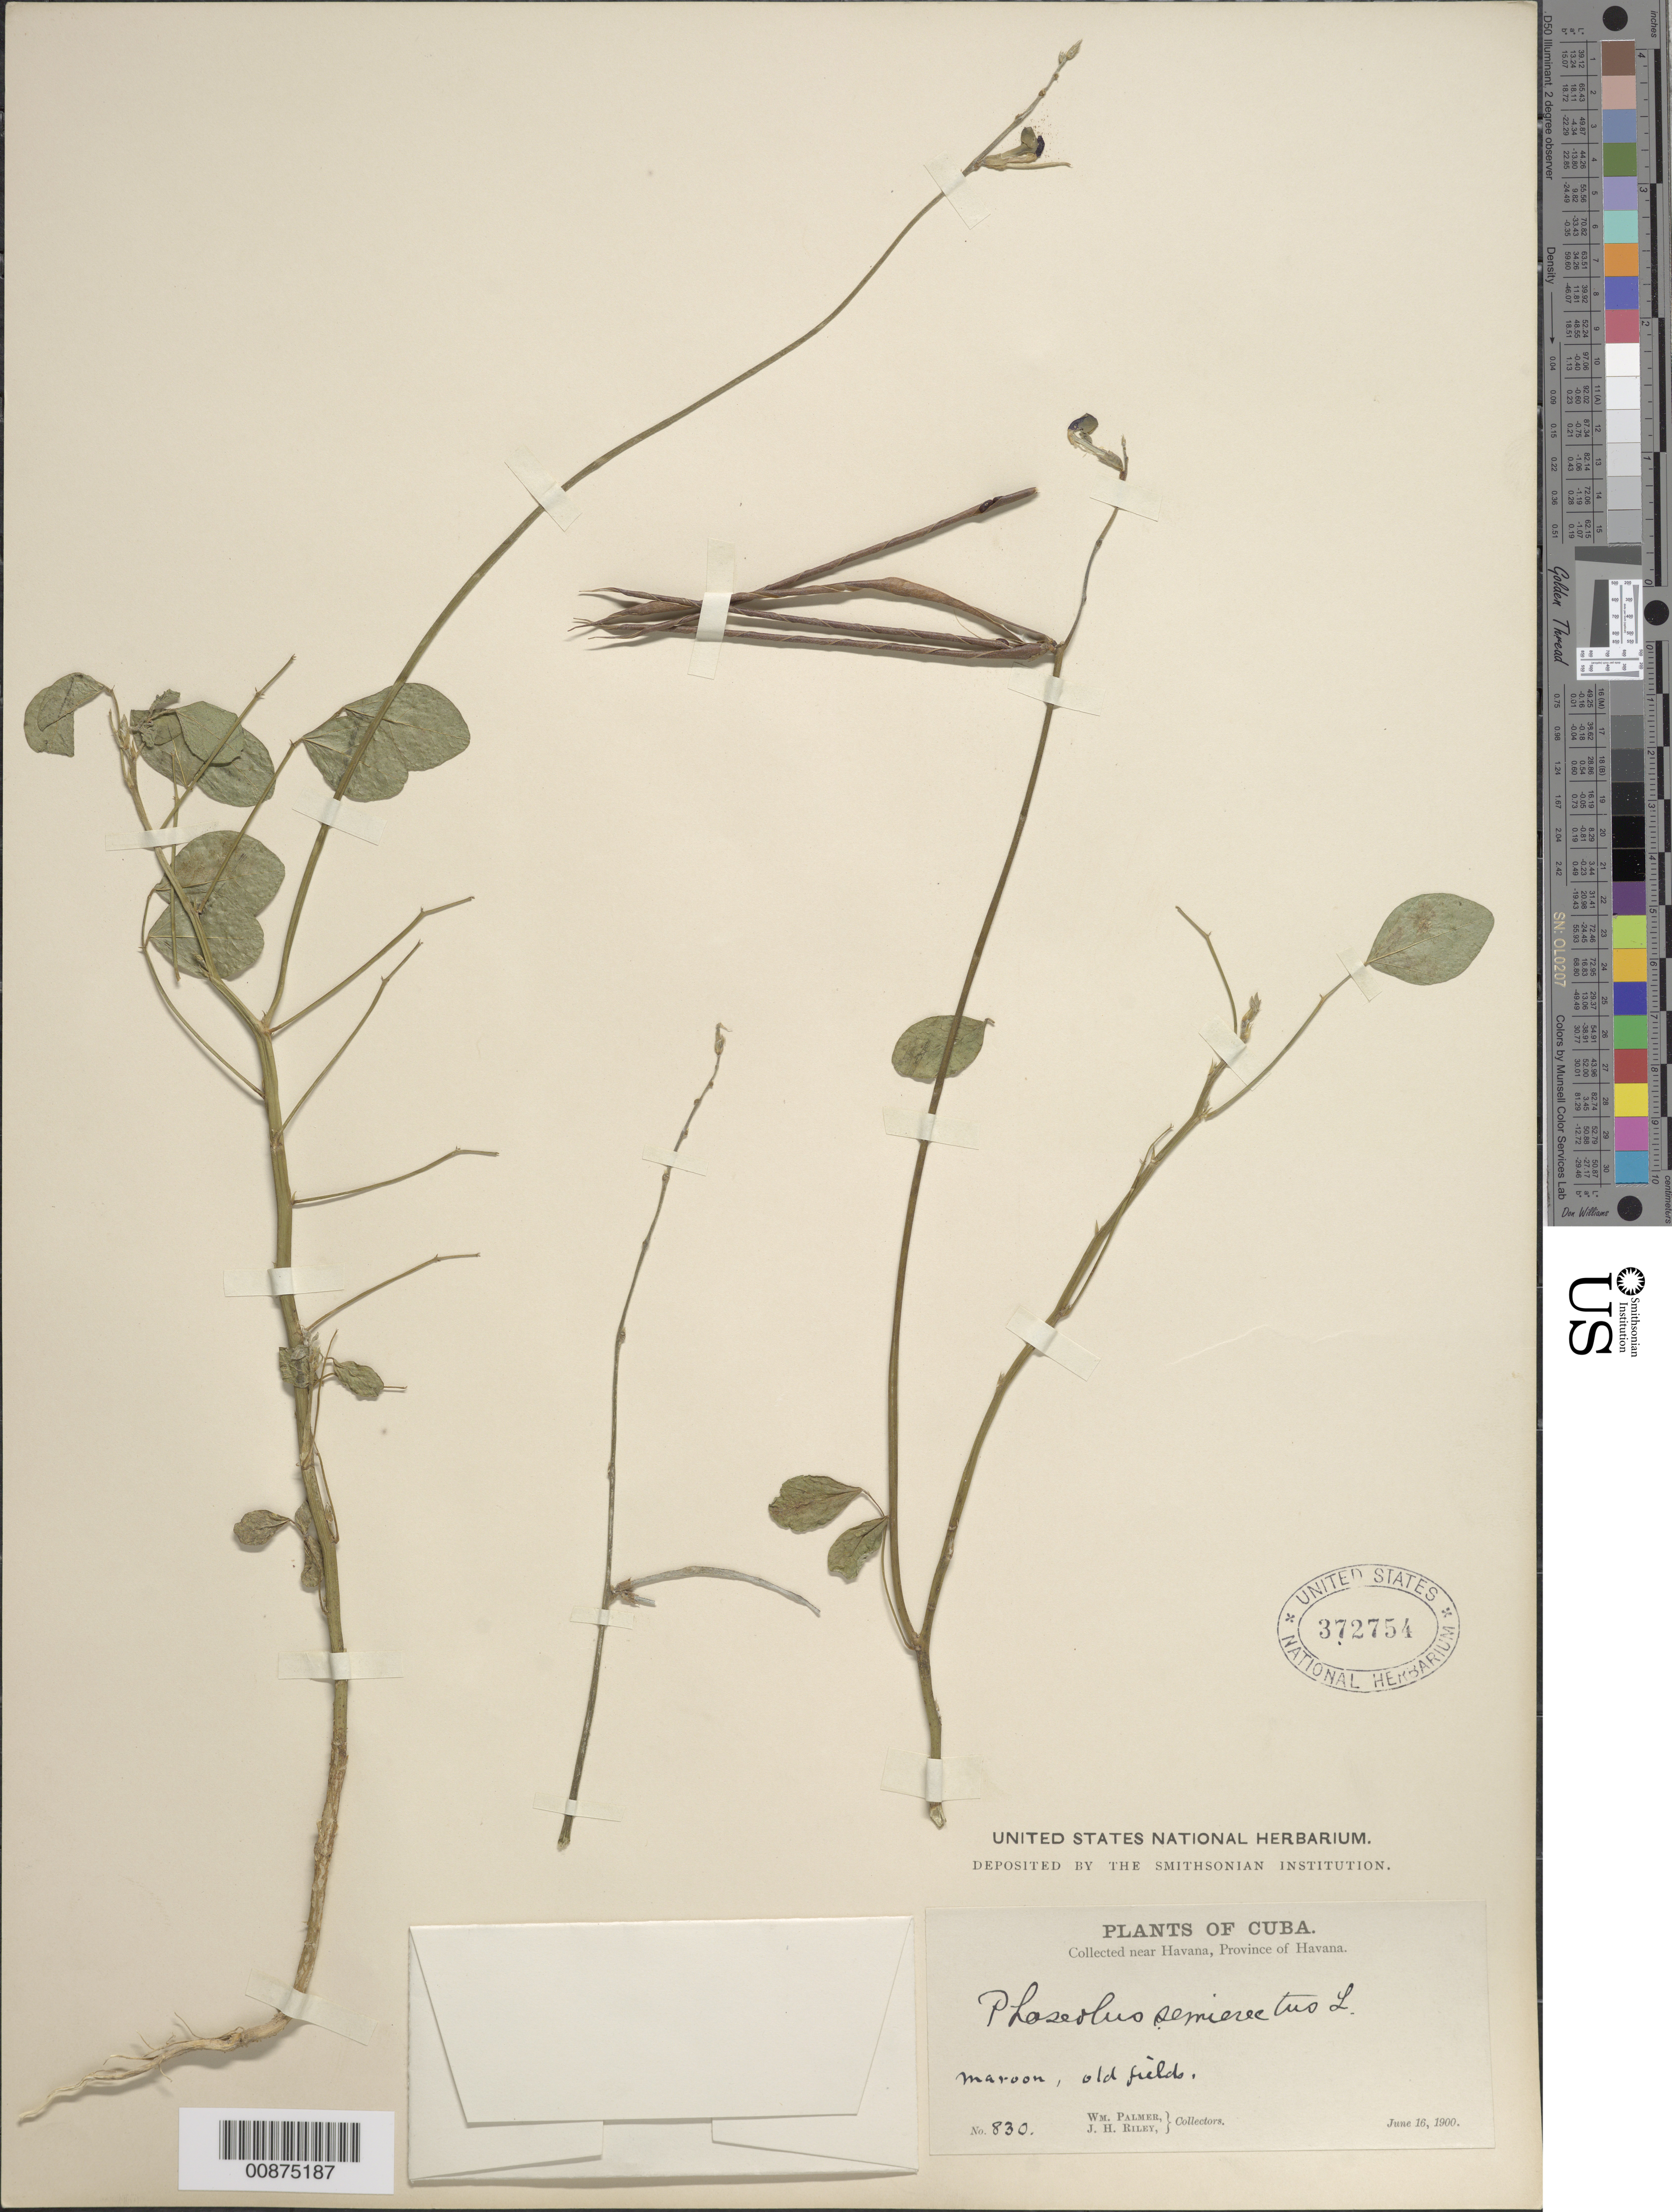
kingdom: Plantae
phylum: Tracheophyta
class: Magnoliopsida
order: Fabales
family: Fabaceae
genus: Macroptilium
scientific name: Macroptilium lathyroides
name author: (L.) Urb.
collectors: W. Palmer & J. H. Riley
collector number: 830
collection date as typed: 16 Jun 1900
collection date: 1900-06-16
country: Cuba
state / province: La Habana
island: Cuba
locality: Near Havana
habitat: Old fields.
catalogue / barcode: US 372754